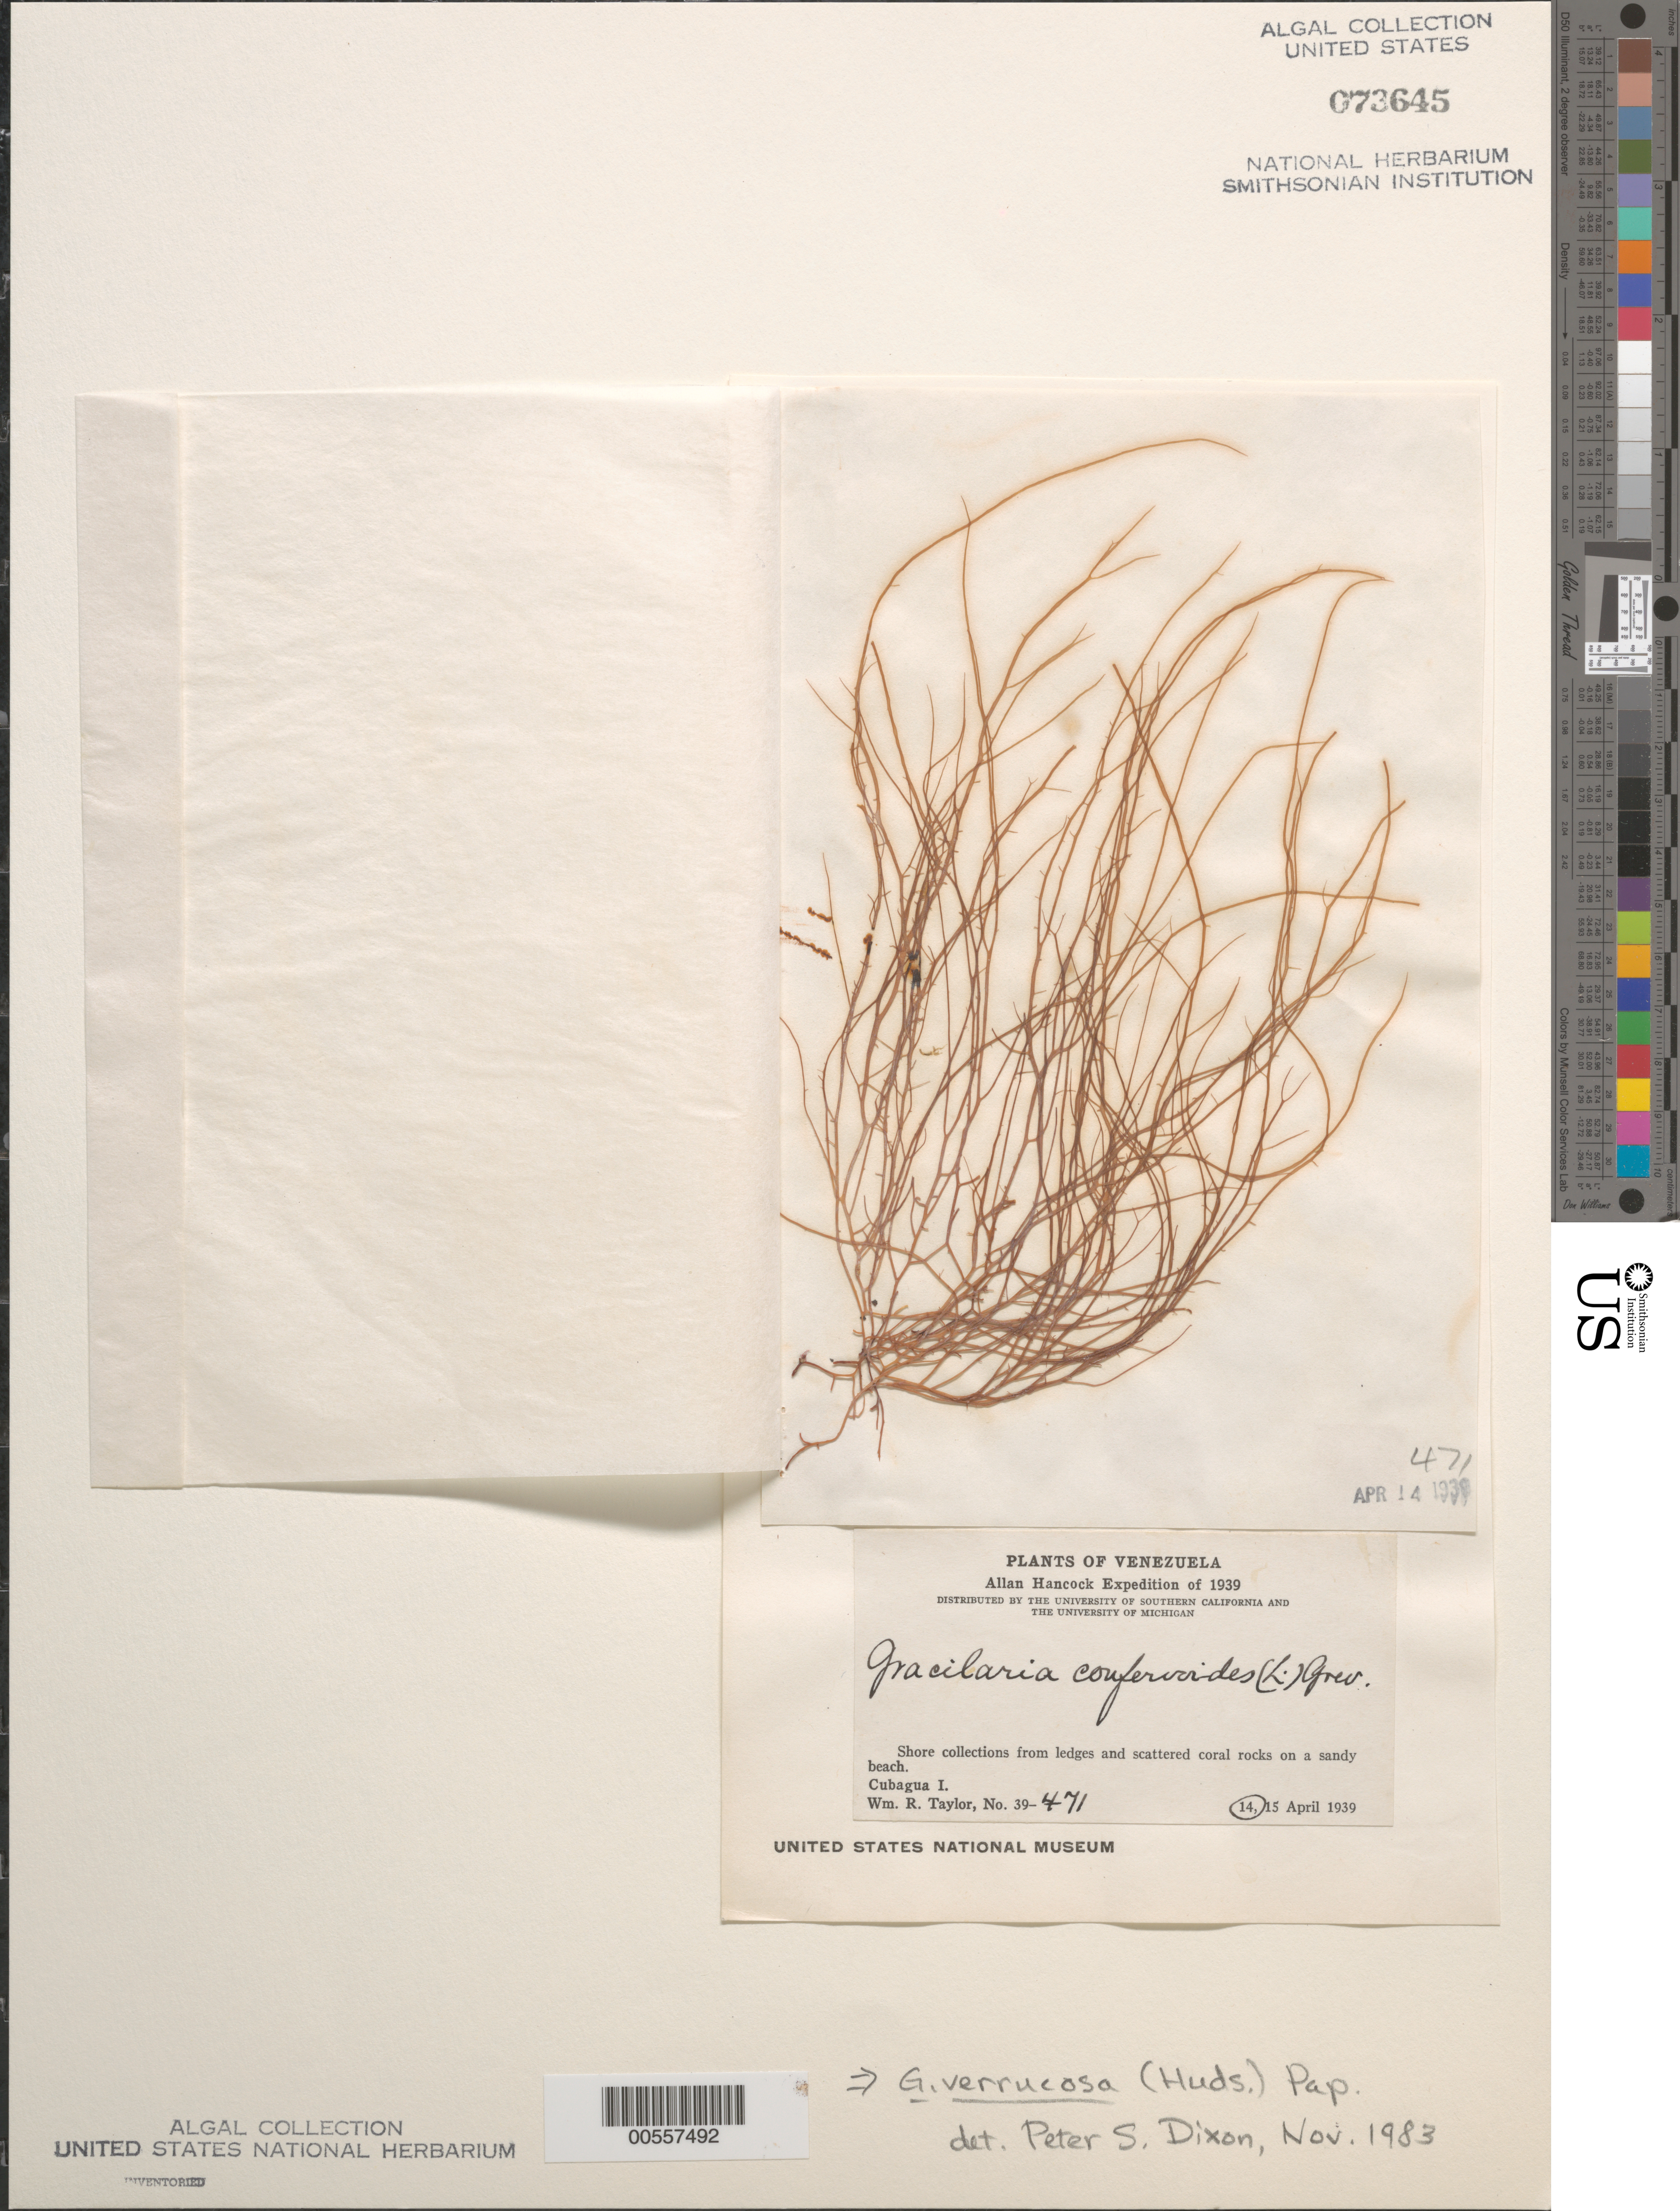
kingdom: Plantae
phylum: Rhodophyta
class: Florideophyceae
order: Gracilariales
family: Gracilariaceae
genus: Gracilariopsis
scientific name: Gracilariopsis longissima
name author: (S.G. Gmel.) Steentoft et al.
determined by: Algae name updating Project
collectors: W. R. Taylor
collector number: WRT 39-471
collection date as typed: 14 Apr 1939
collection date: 1939-04-14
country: Venezuela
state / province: Nueva Esparta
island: Cubagua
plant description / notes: Allan Hancock Expedition of 1939, as Gracilaria confervoides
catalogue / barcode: US 73645